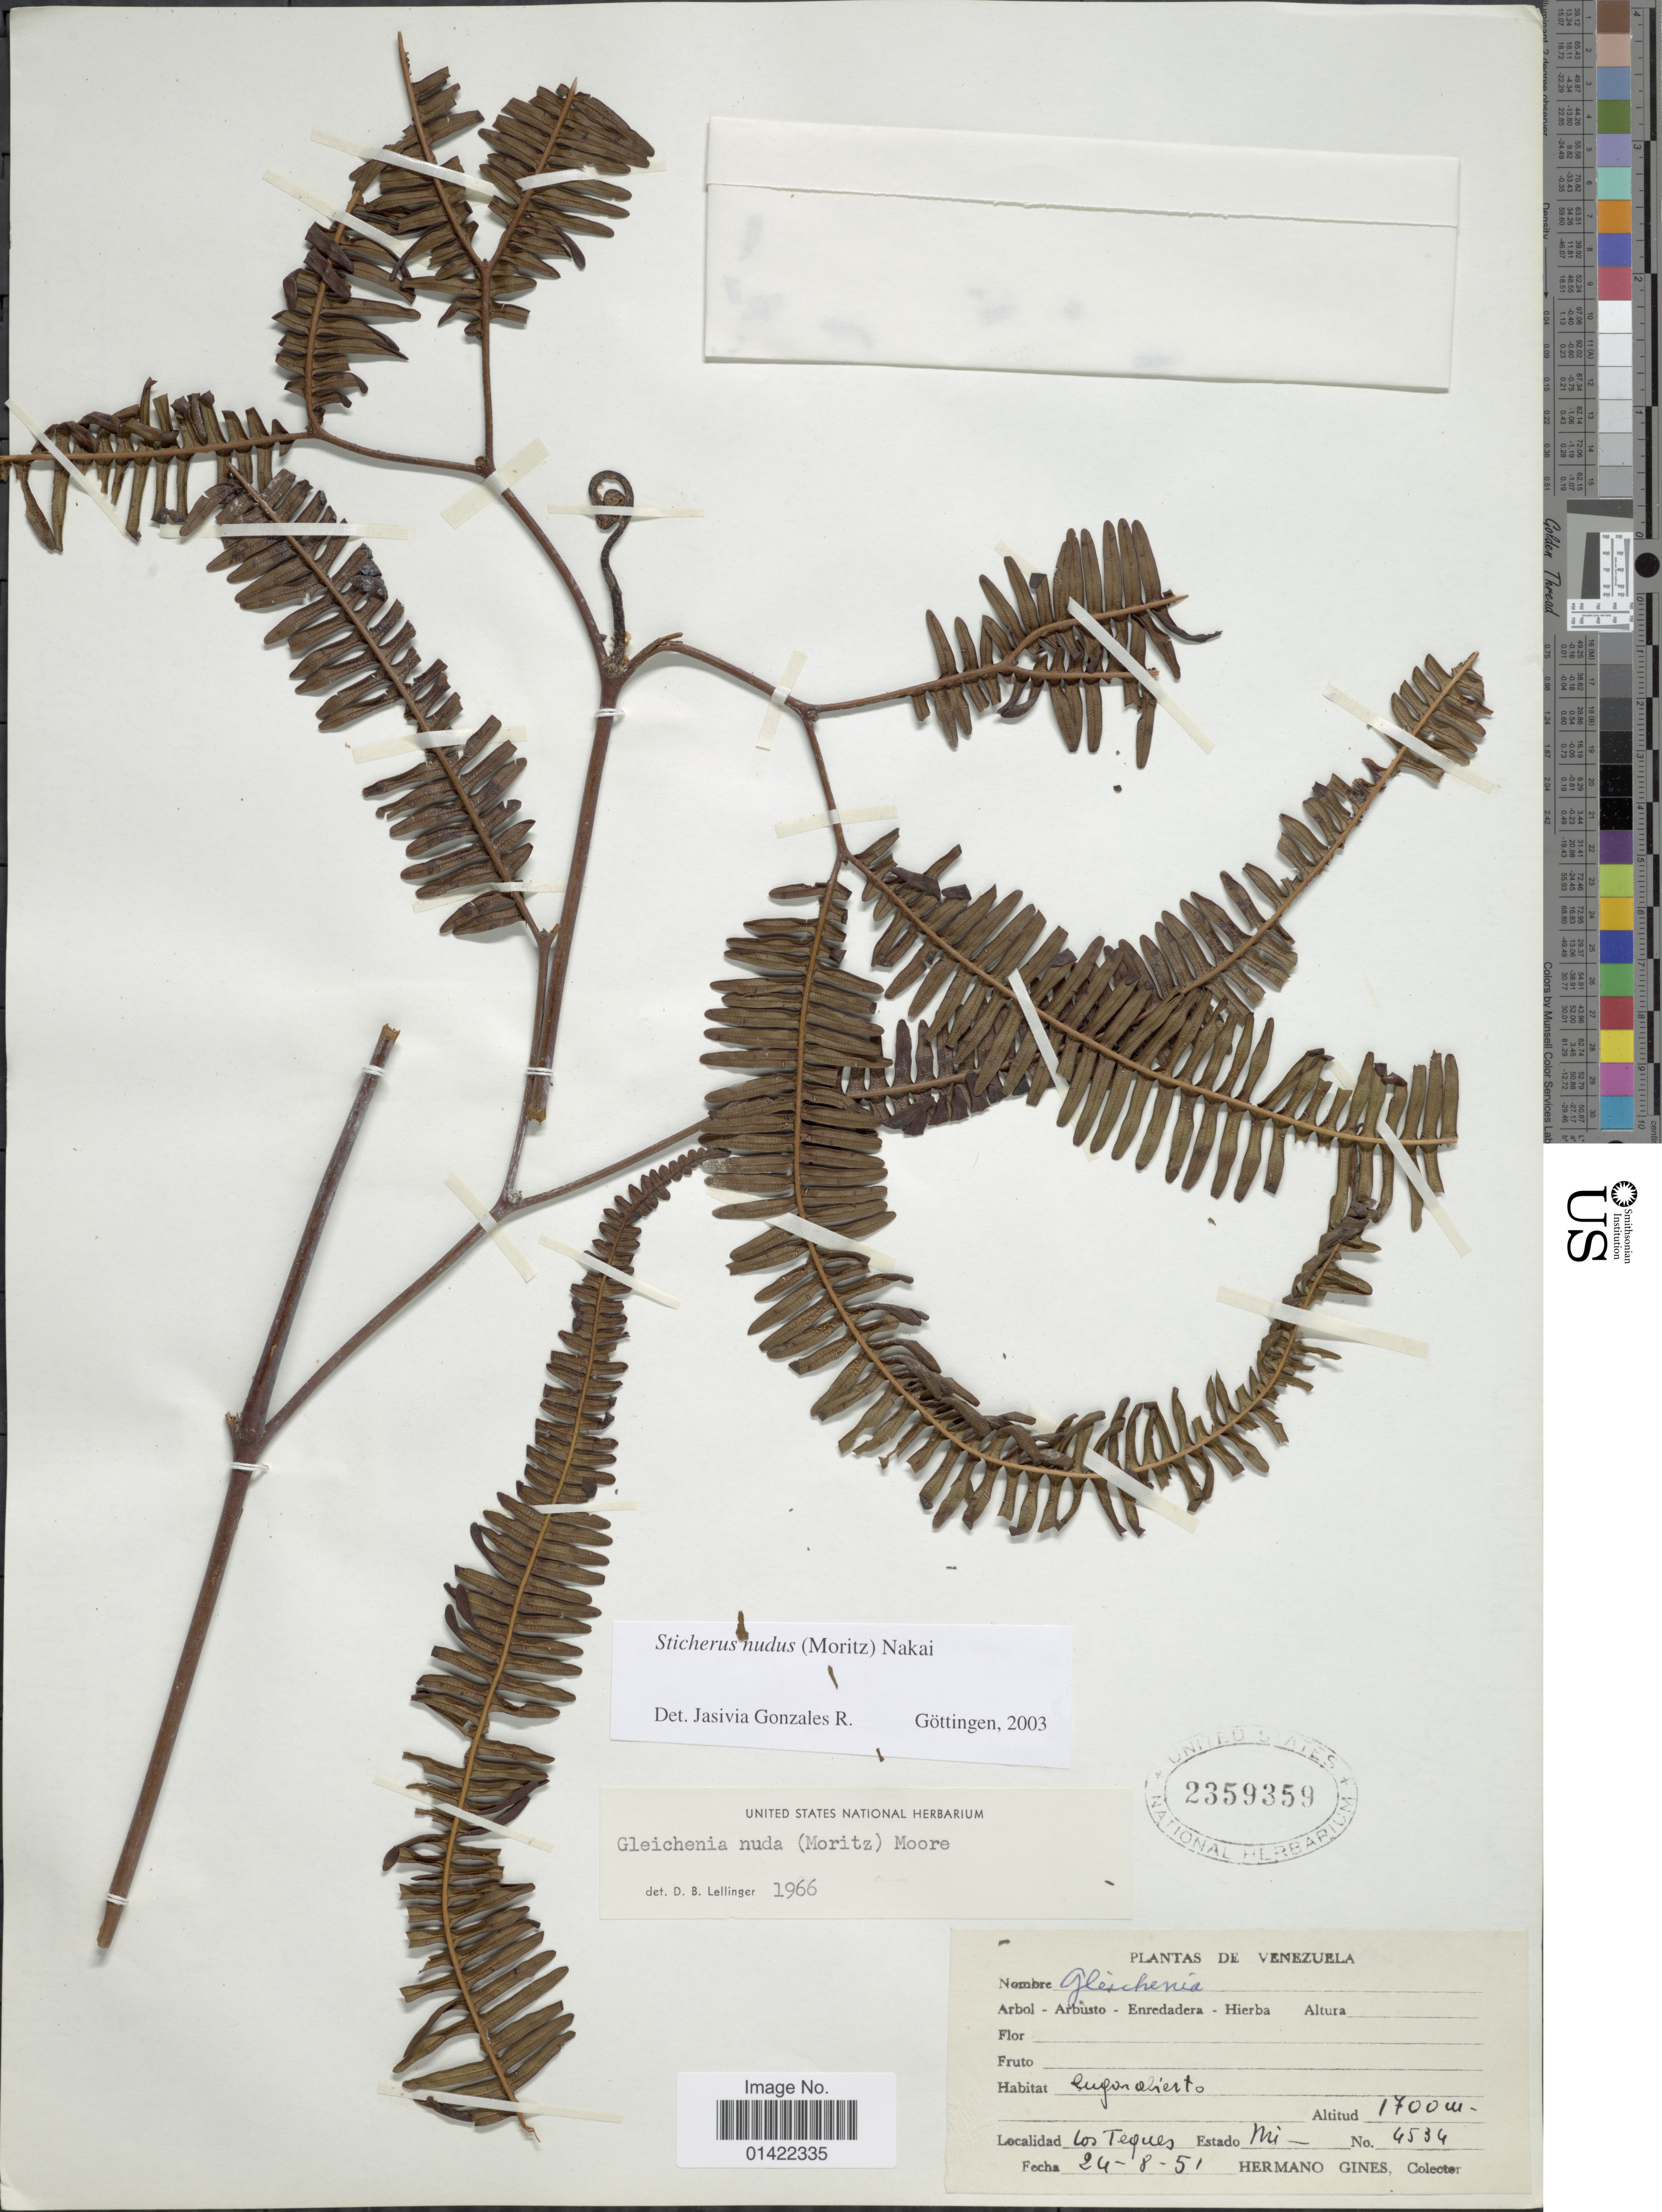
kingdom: Plantae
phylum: Tracheophyta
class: Polypodiopsida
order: Gleicheniales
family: Gleicheniaceae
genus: Sticherus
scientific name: Sticherus nudus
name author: (Moritz ex Reichardt) Nakai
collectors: Bro. Gines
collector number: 4534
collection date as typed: Transcribed d/m/y: 24/8/51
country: Venezuela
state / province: Miranda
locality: Los Teques, Estado Mi. [State of Miranda]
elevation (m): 1700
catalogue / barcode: US 2359359